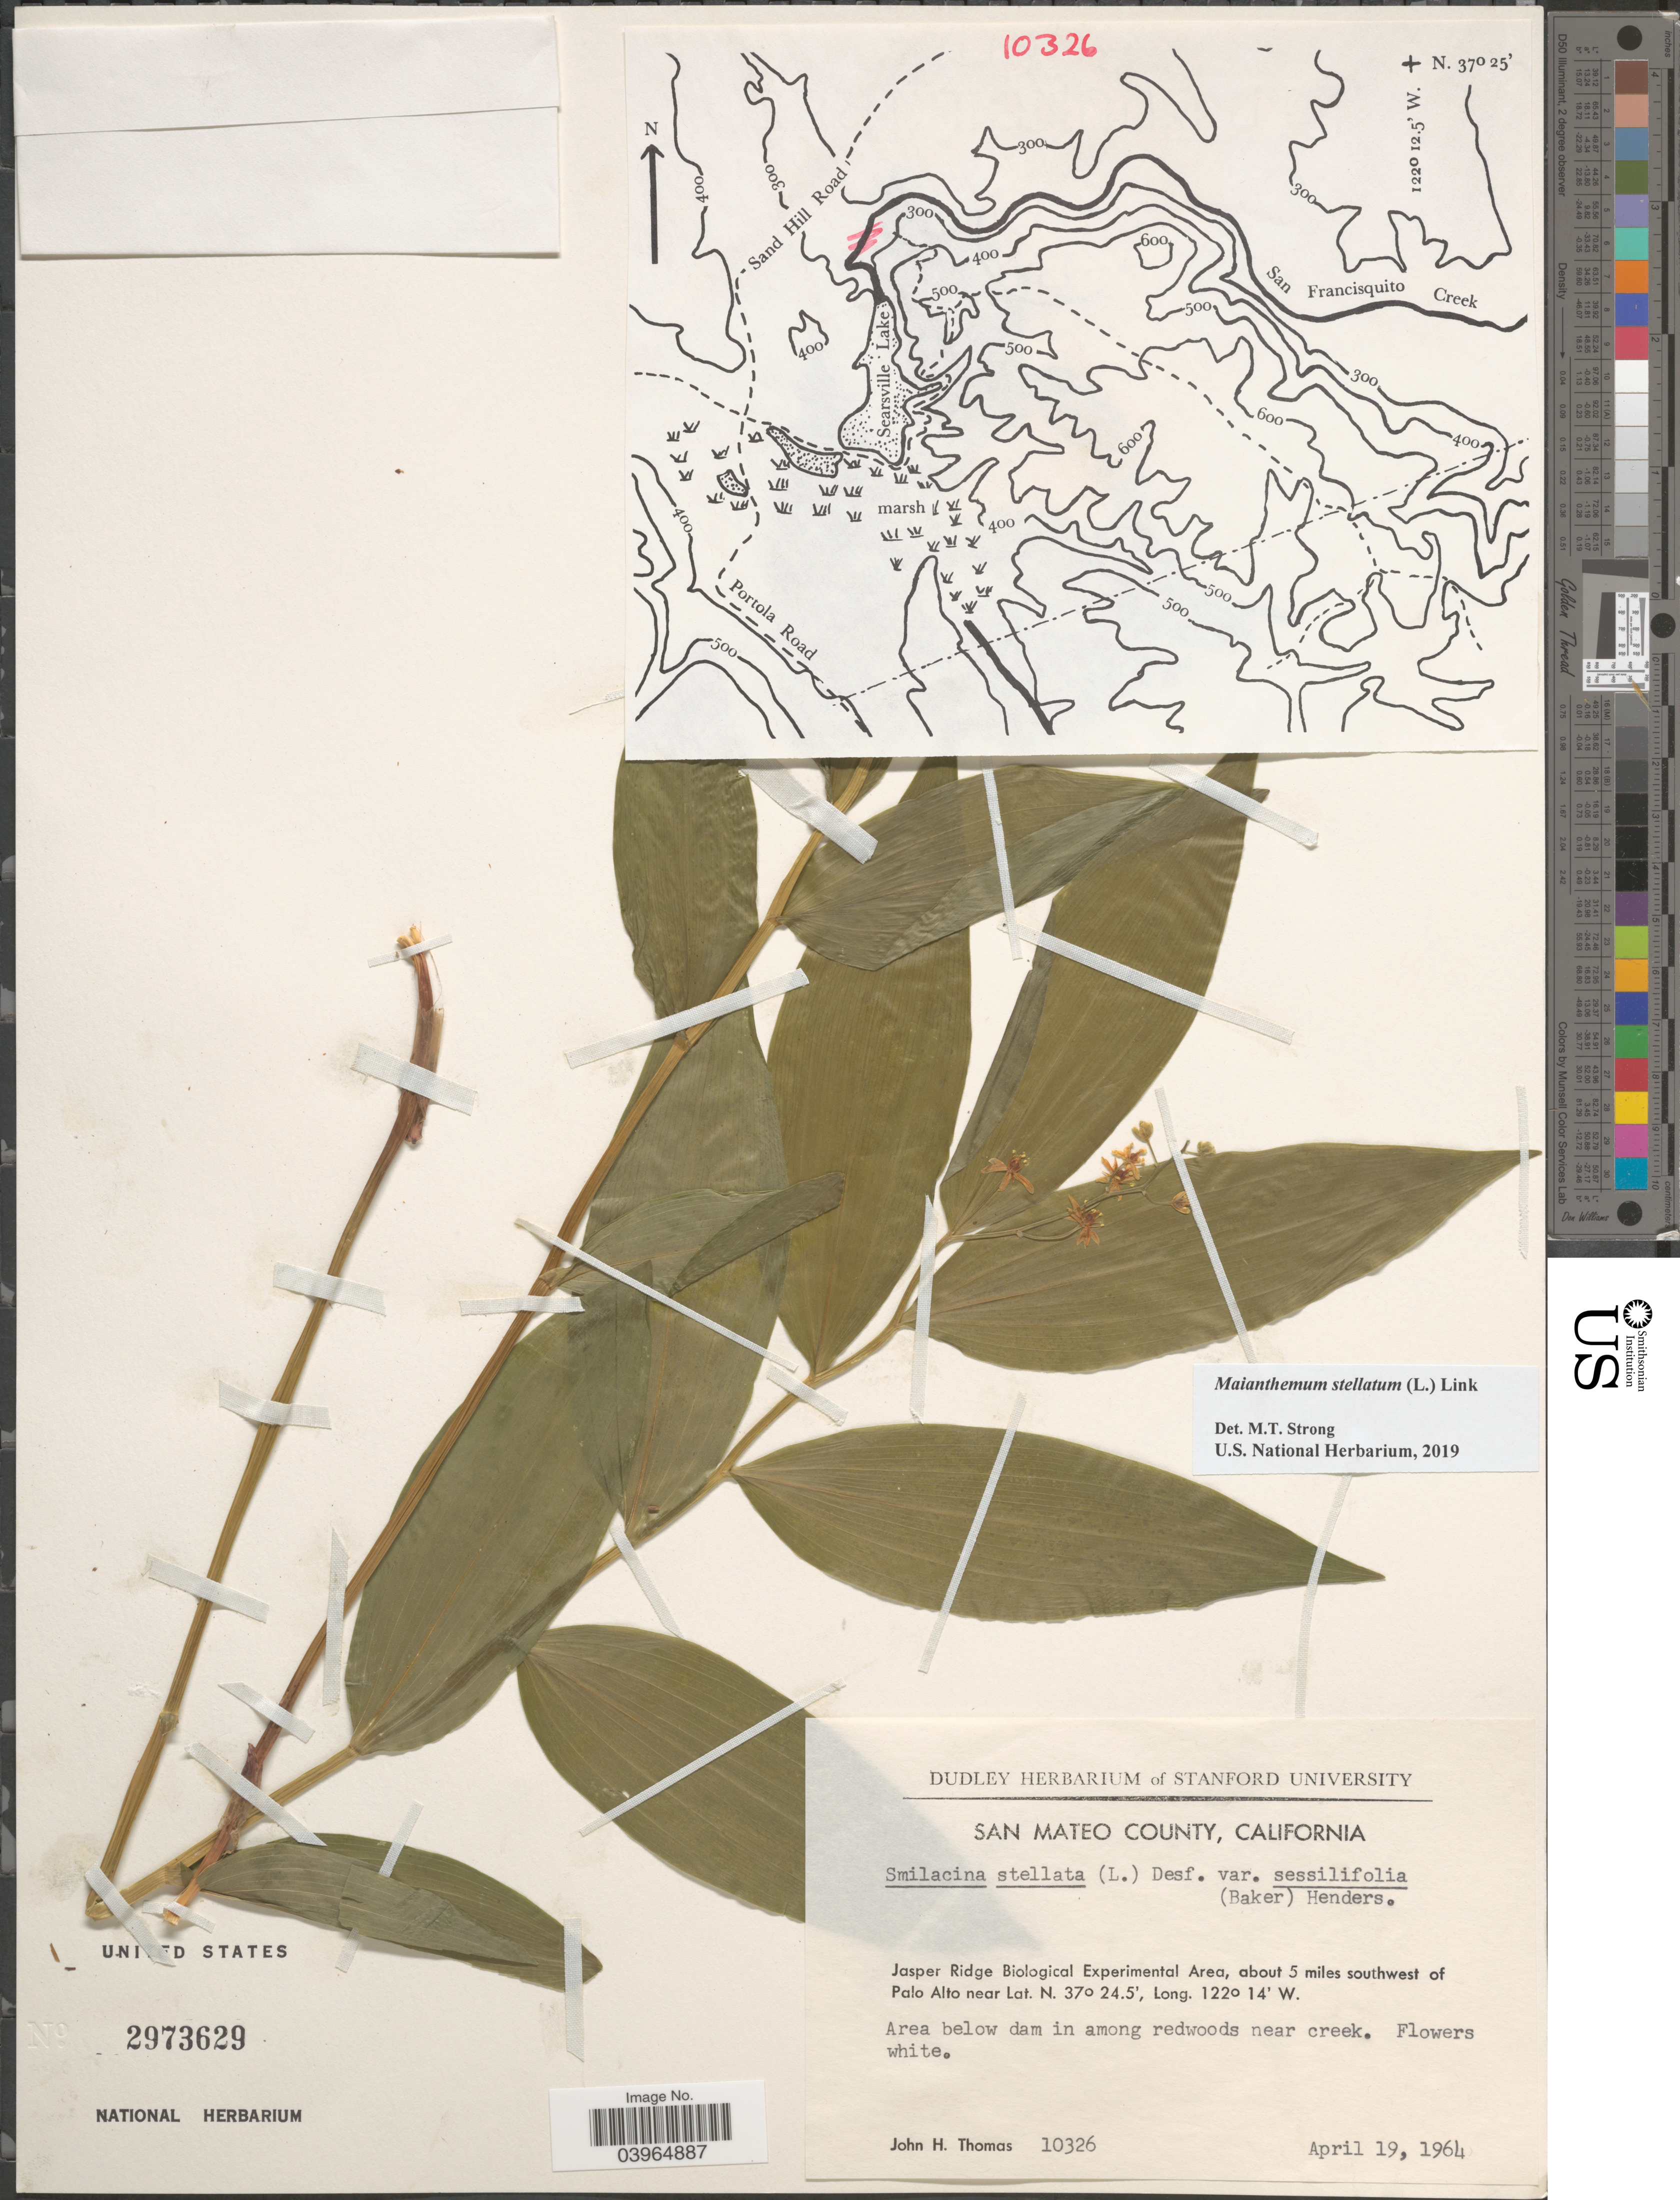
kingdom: Plantae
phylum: Tracheophyta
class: Liliopsida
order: Asparagales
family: Asparagaceae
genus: Maianthemum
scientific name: Maianthemum stellatum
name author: (L.) Link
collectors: J. H. Thomas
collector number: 10326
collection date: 1964-04-19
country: United States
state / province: California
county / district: San Mateo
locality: San Mateo County. Jasper Ridge Biological Experimental Area, about 5 miles southwest of Palo Alto.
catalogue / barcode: US 2973629